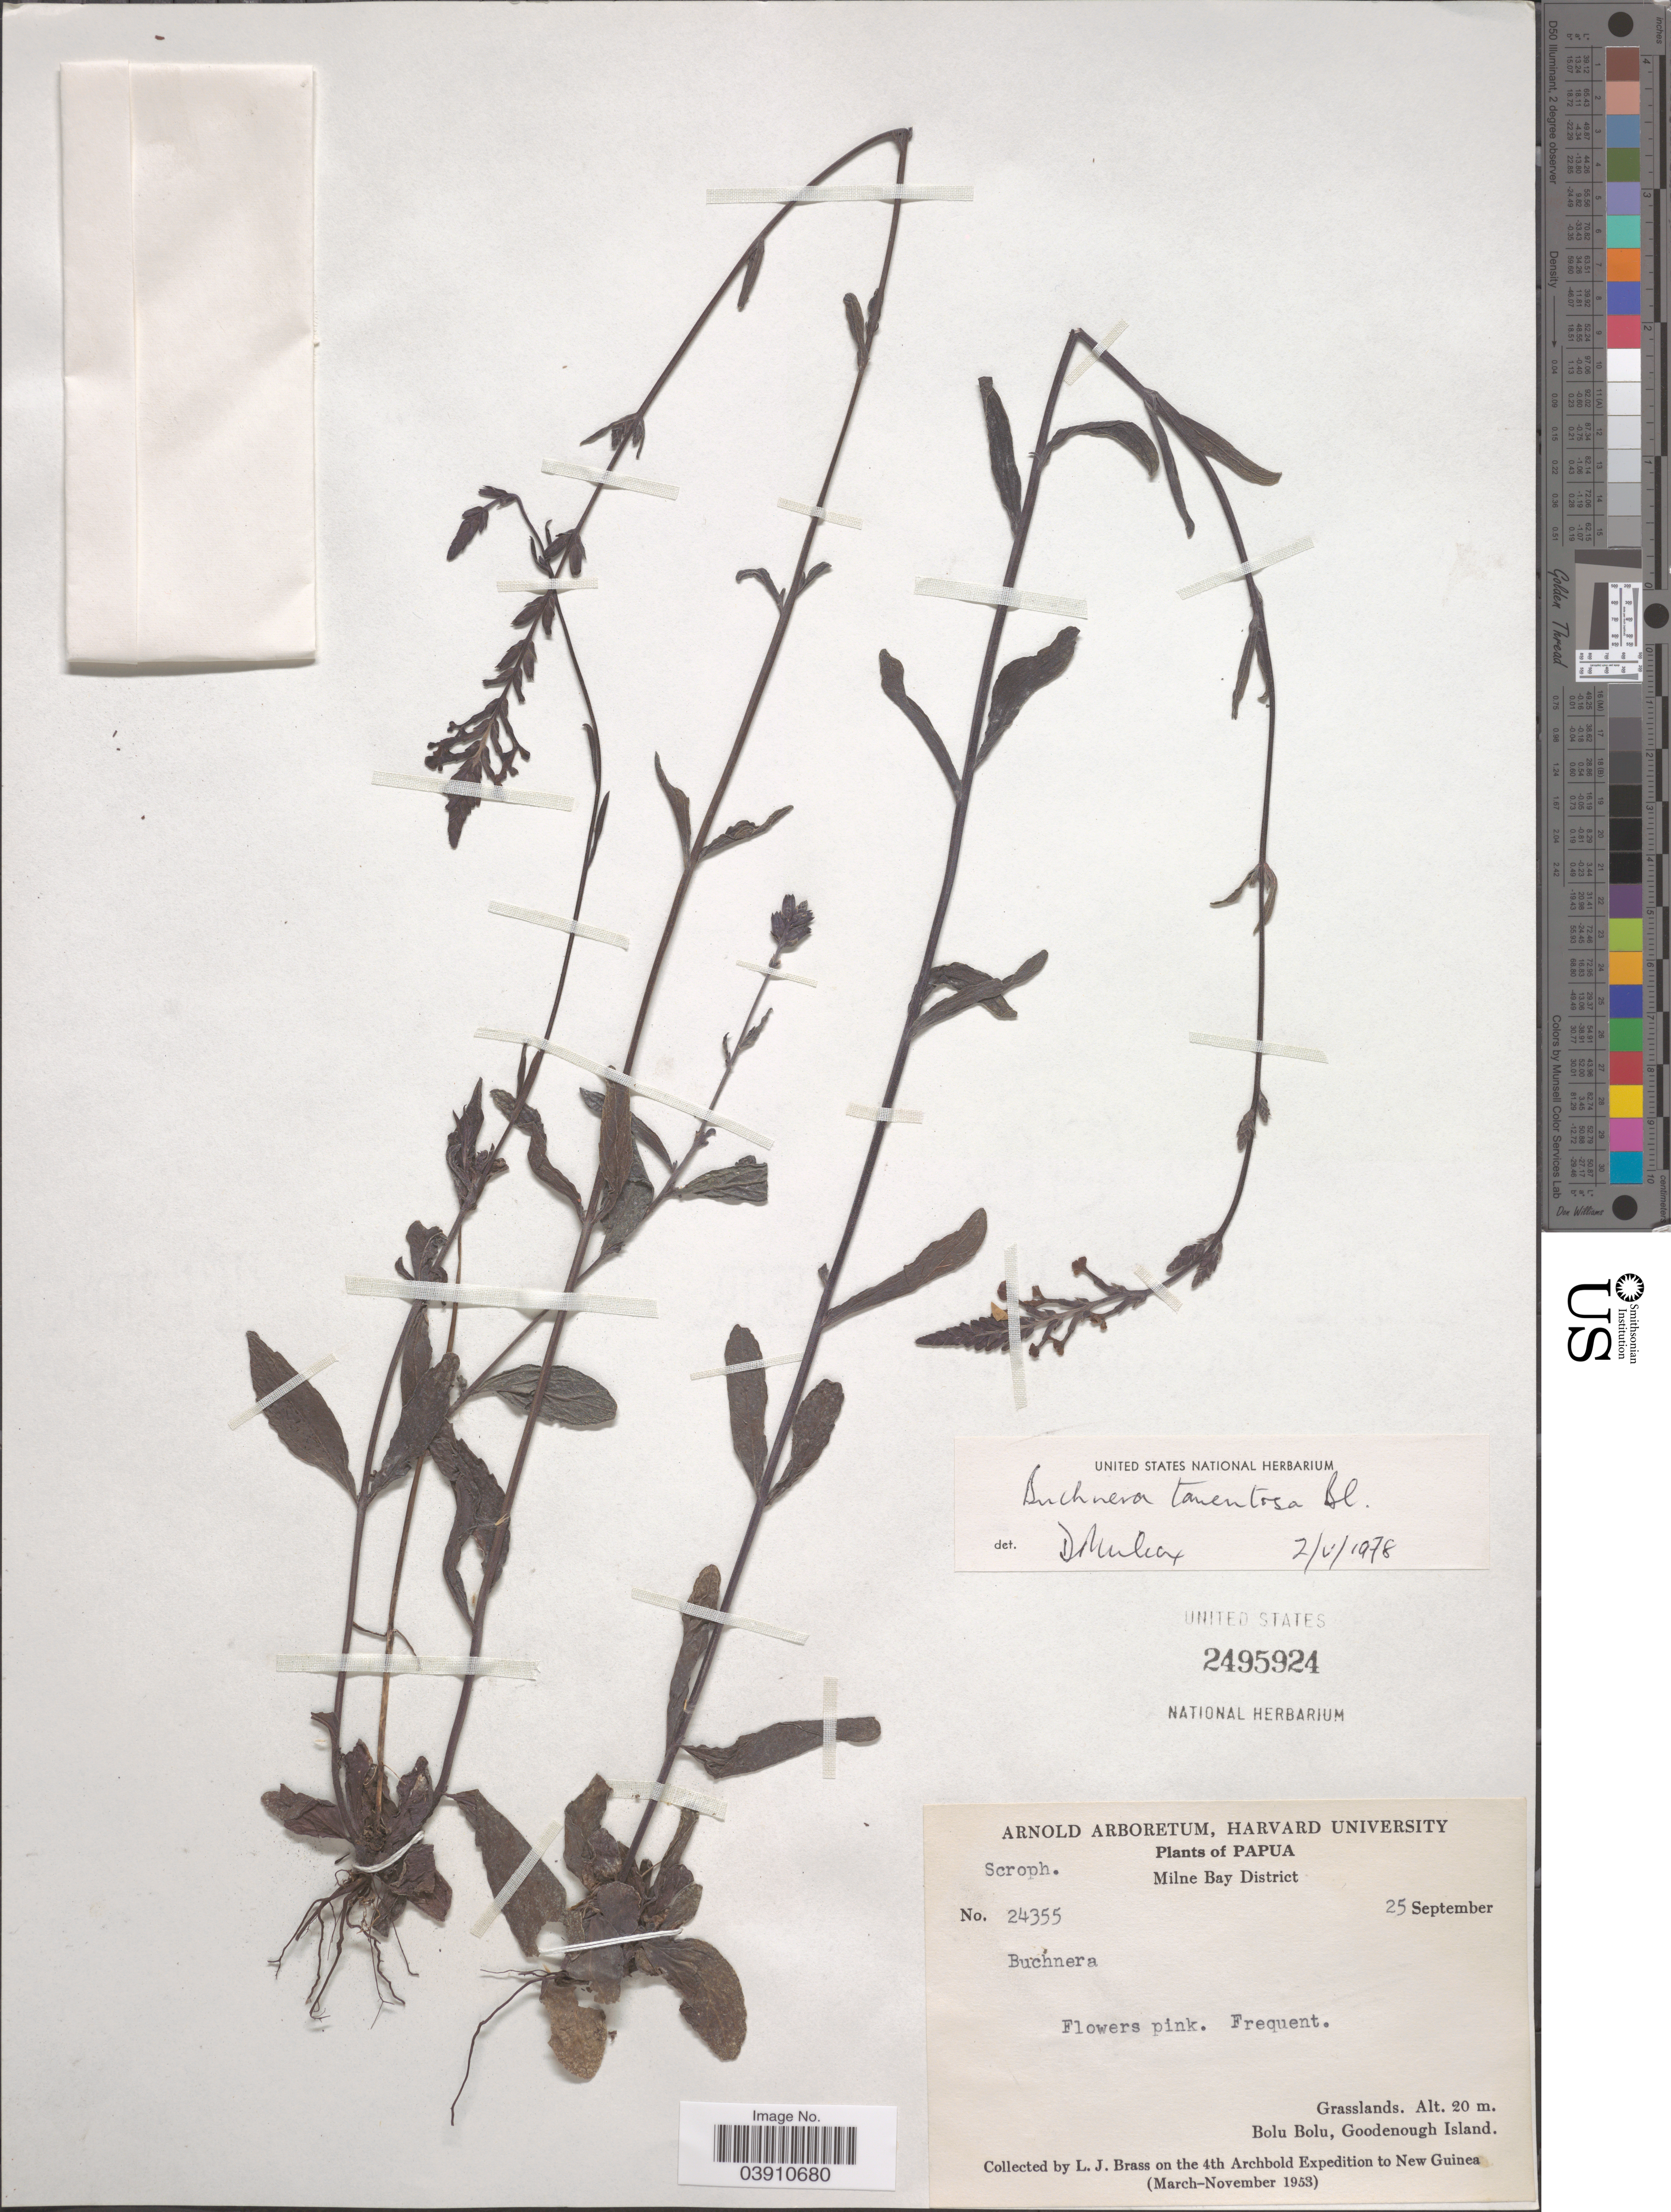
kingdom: Plantae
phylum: Tracheophyta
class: Magnoliopsida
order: Lamiales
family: Orobanchaceae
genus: Buchnera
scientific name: Buchnera tomentosa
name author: Blume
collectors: L. J. Brass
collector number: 24355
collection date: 1953-09-25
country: Papua New Guinea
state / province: Milne Bay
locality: Papua. Milne Bay District. Bolu Bolu, Goodenough Island. New Guinea.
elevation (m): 20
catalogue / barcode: US 2495924